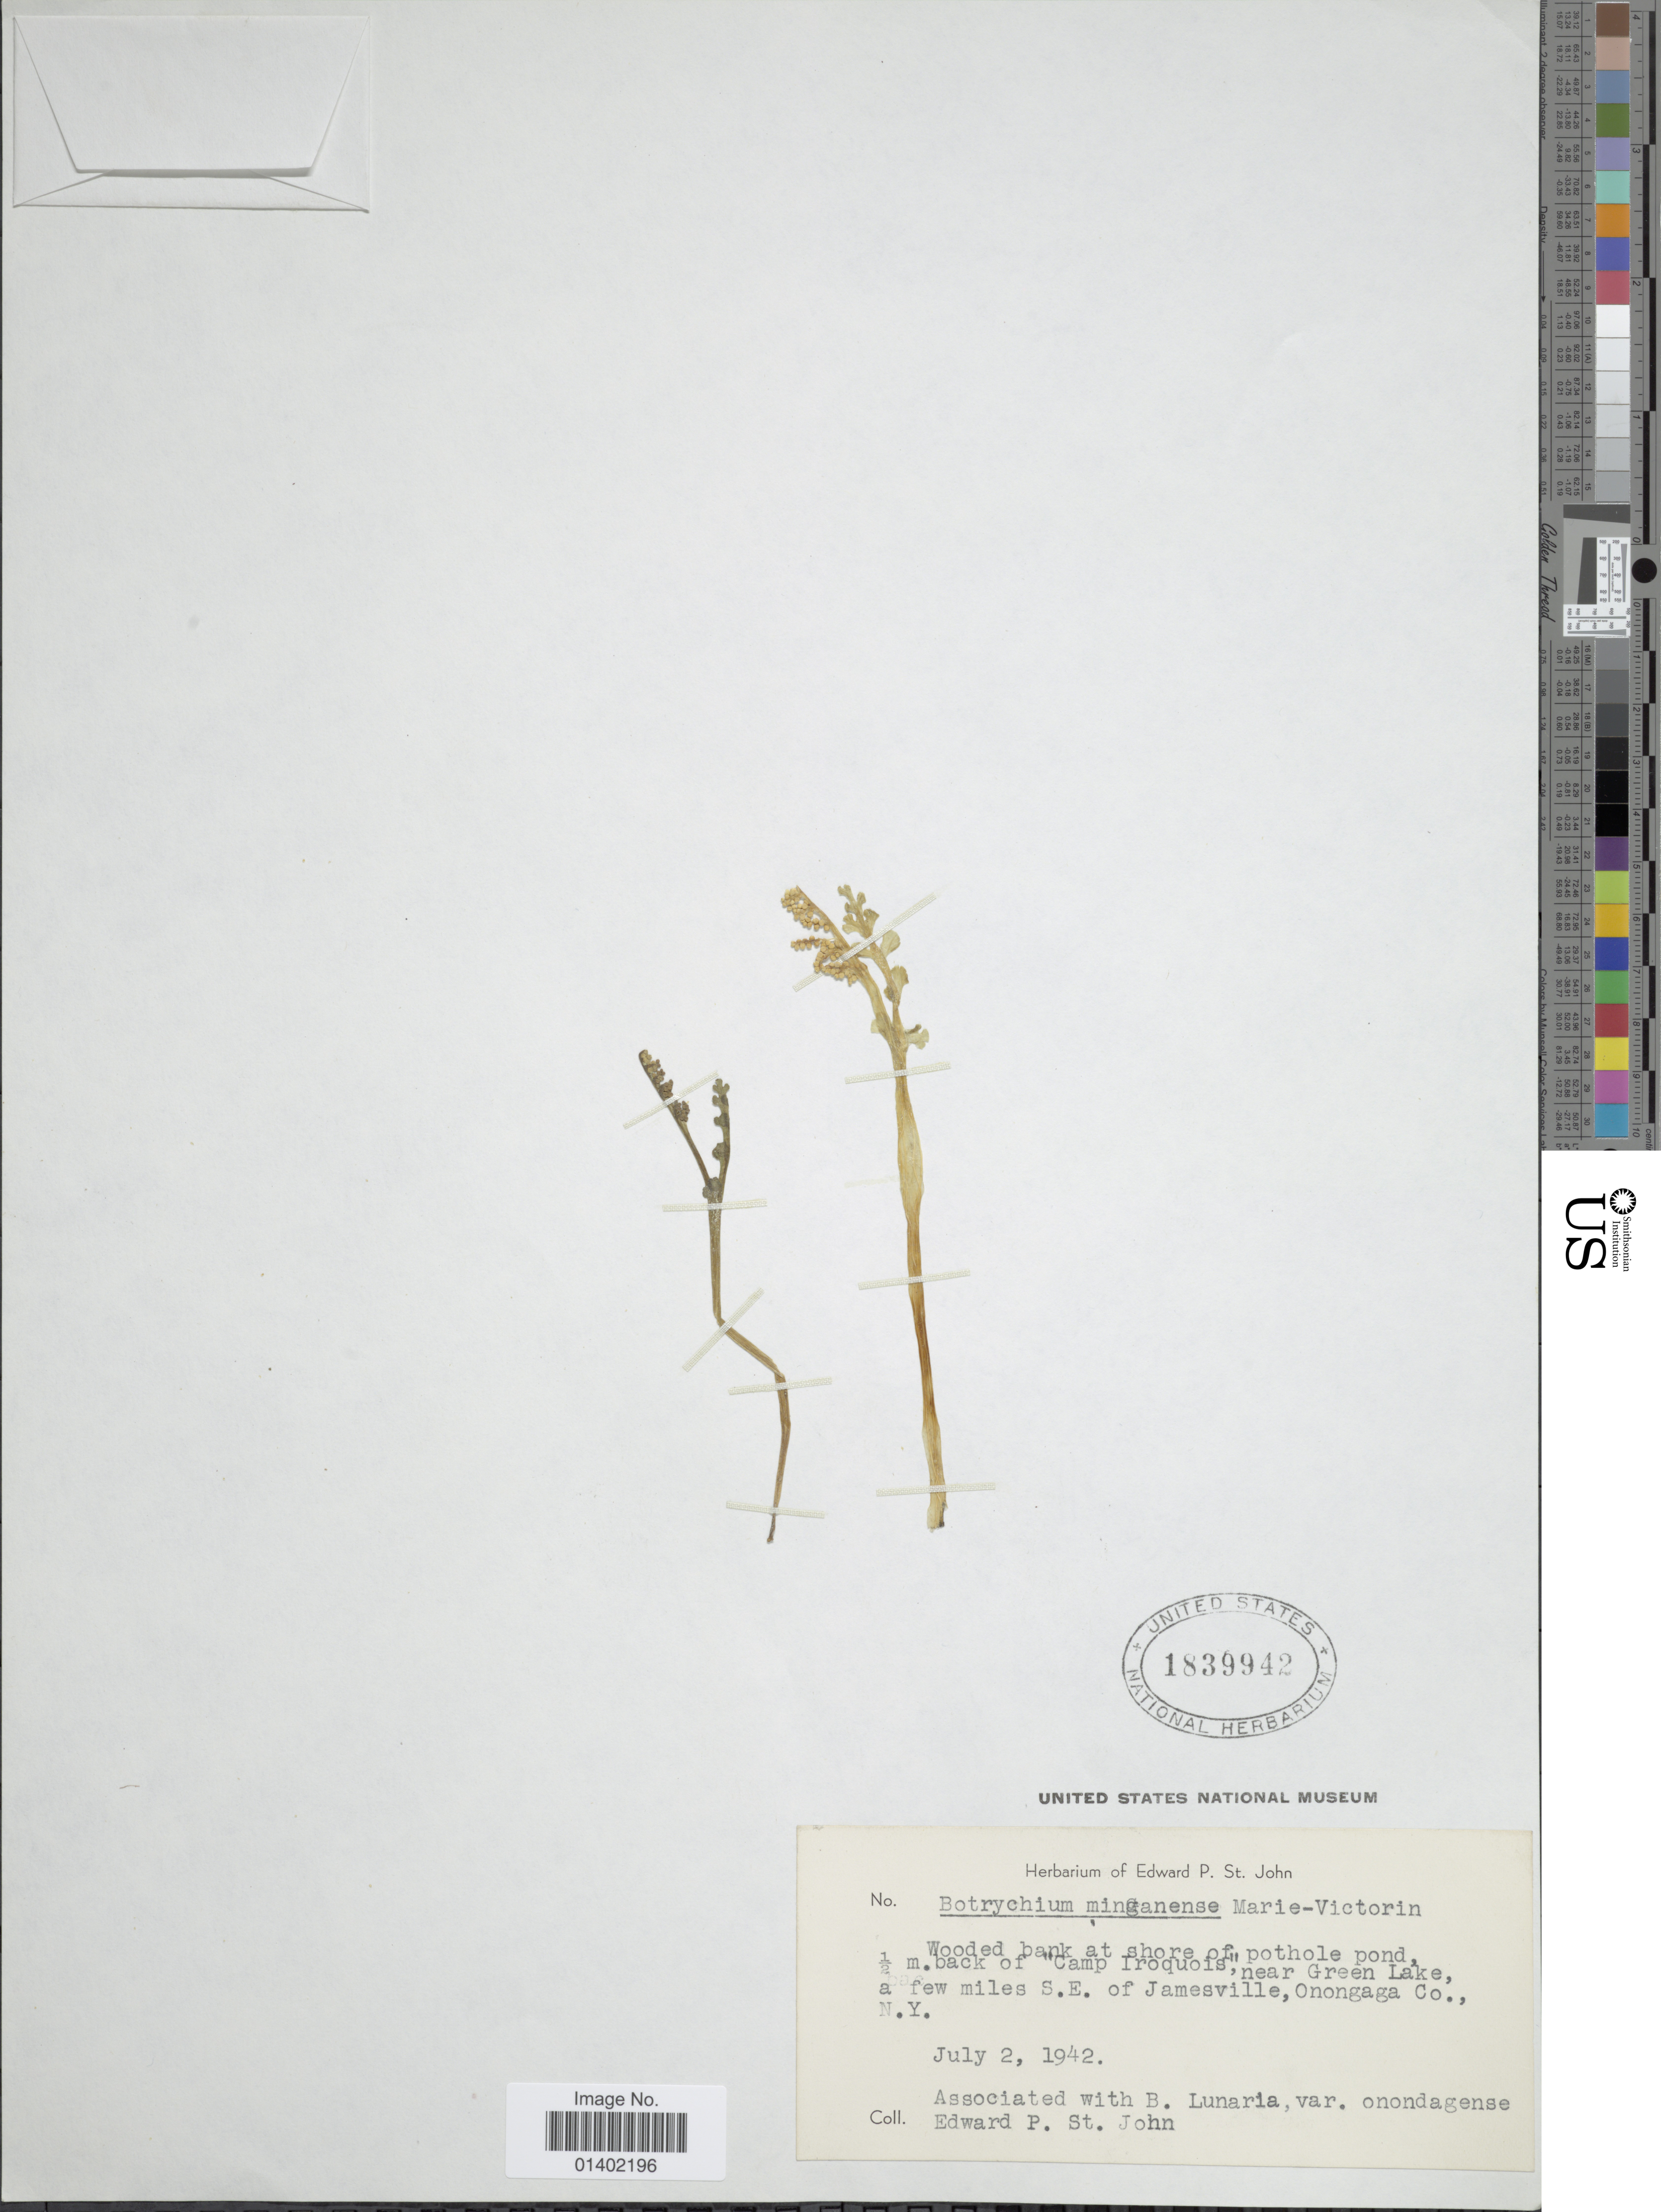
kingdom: Plantae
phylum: Tracheophyta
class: Polypodiopsida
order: Ophioglossales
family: Ophioglossaceae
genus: Botrychium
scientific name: Botrychium minganense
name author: Vict.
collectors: E. P. St. John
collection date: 1942-07-02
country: United States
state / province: New York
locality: Wooded bank at shore of pothole pond, 1/2 m. back of Camp Iroquois, near Green Lake, a few miles S.E. of Jamesville, Onongaga Co.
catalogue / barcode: US 1839942